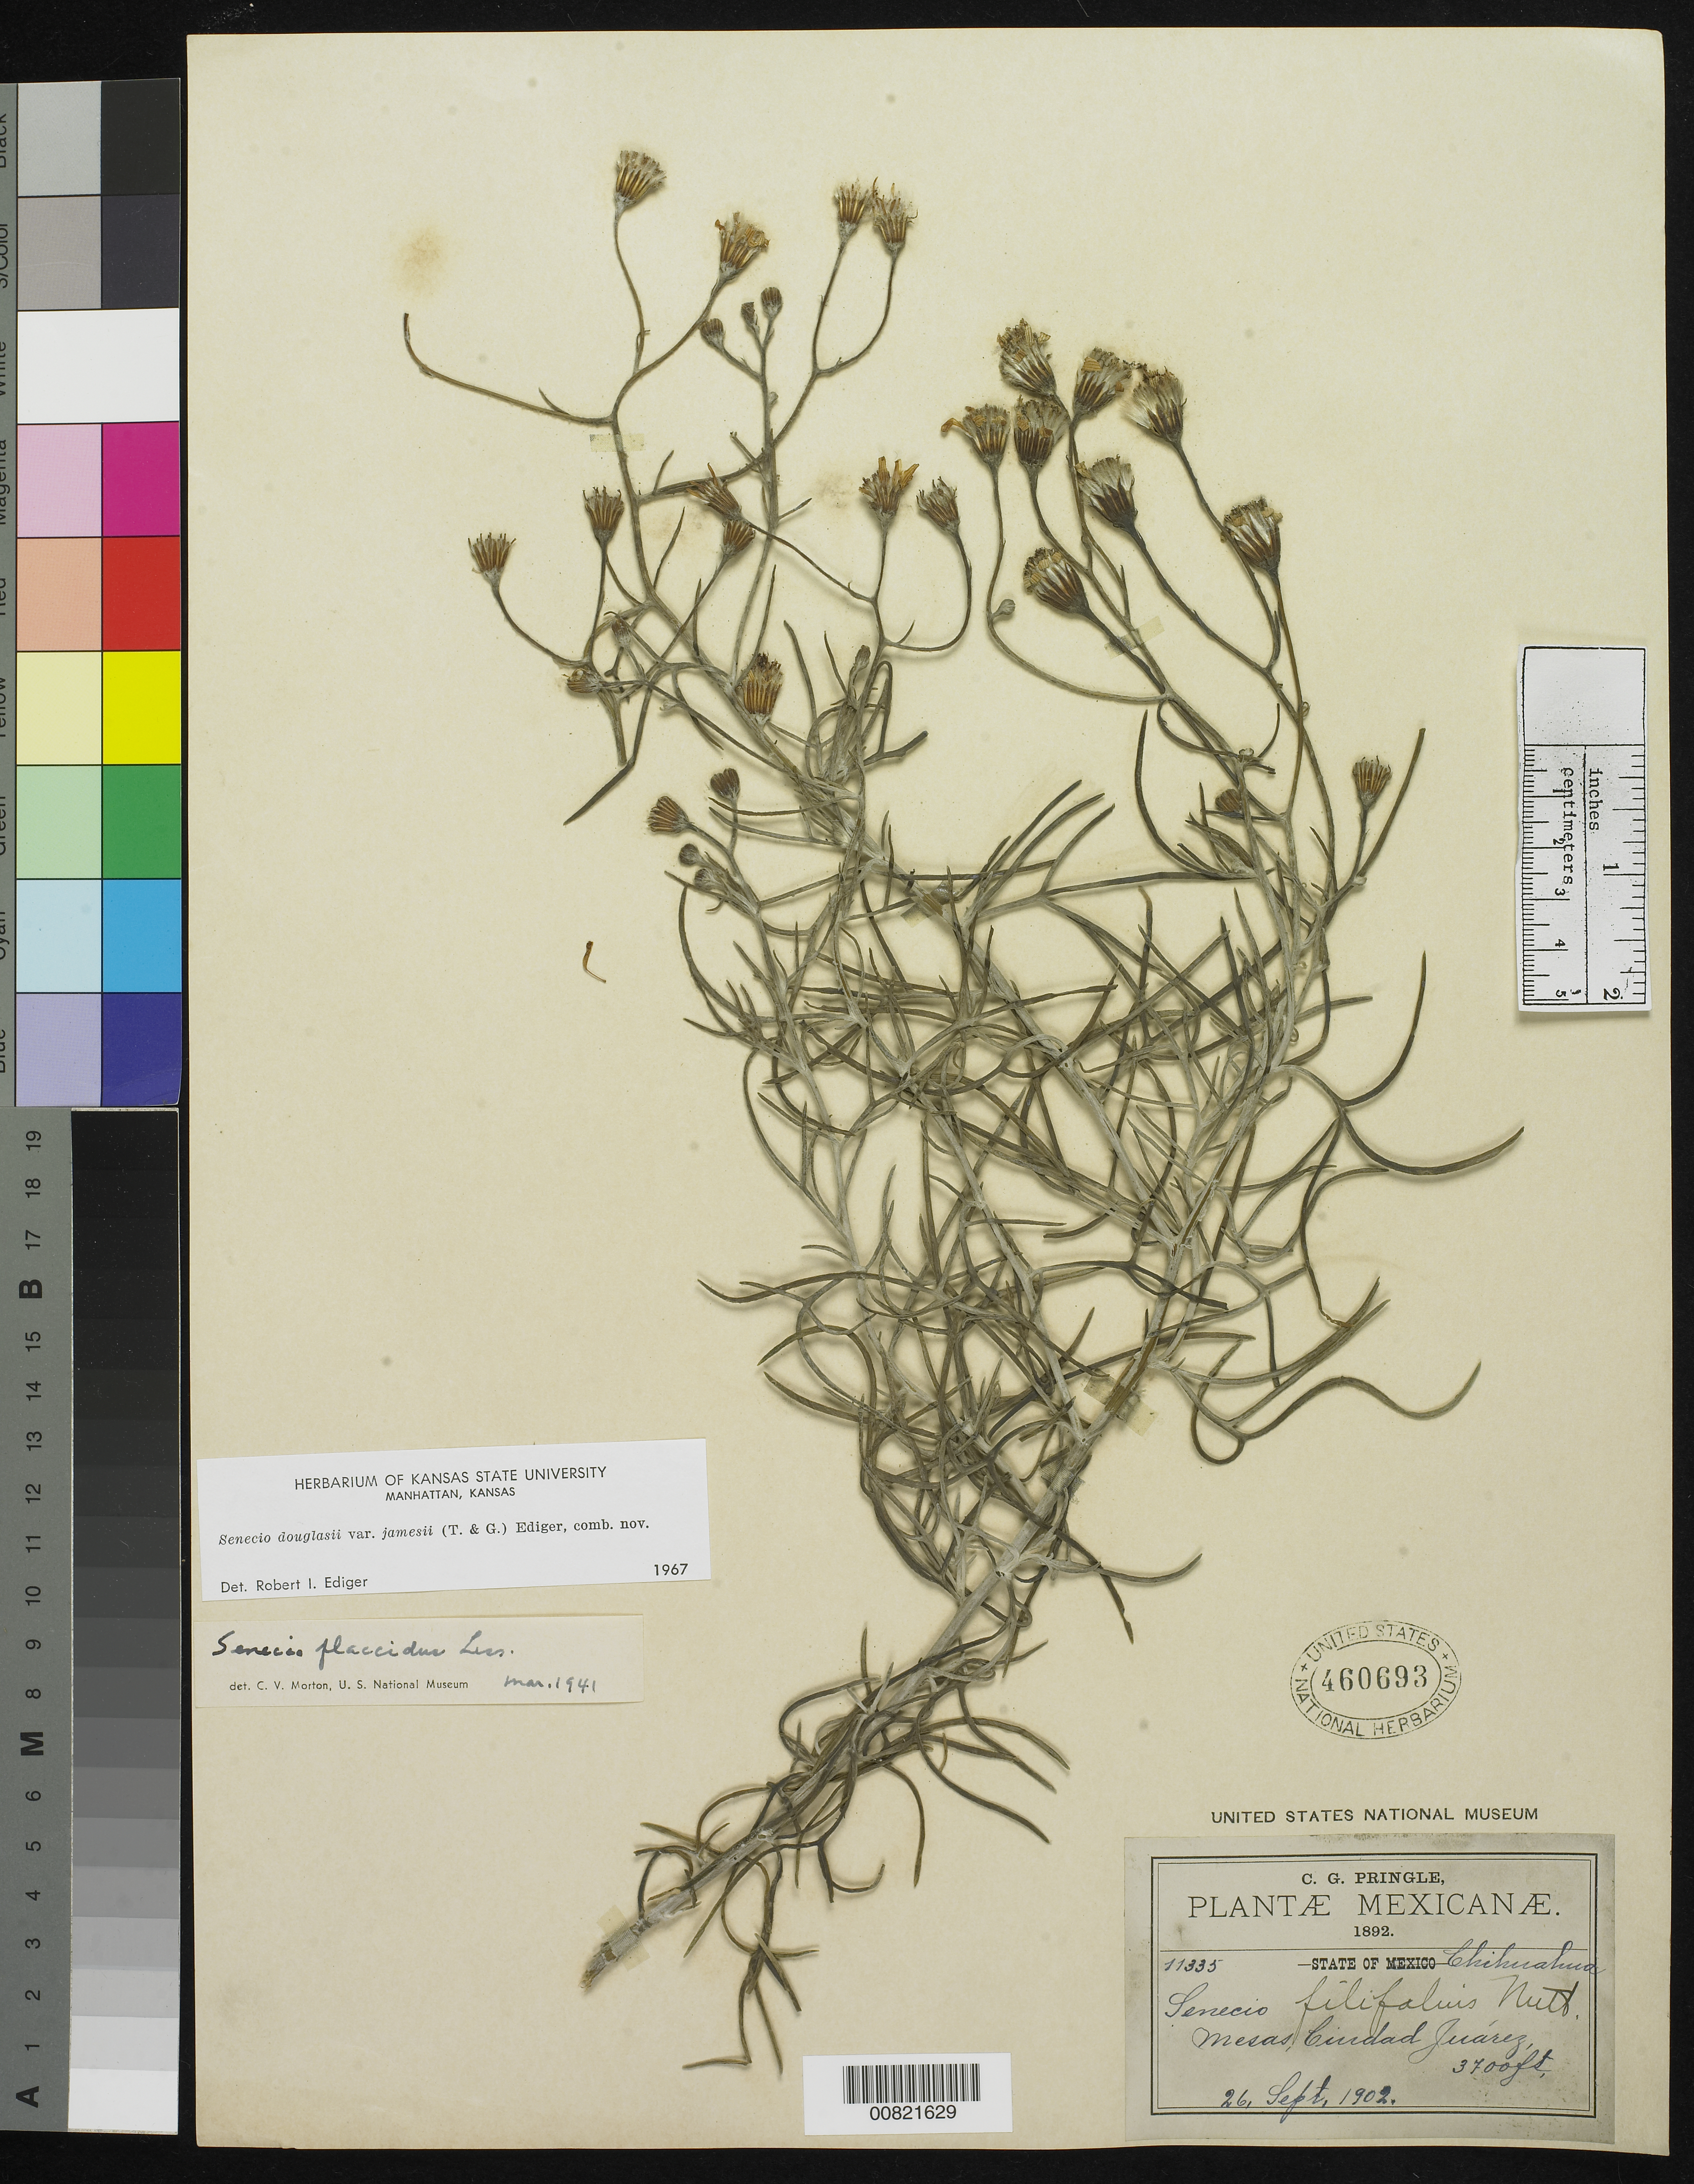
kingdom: Plantae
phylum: Tracheophyta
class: Magnoliopsida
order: Asterales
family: Asteraceae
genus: Senecio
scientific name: Senecio flaccidus var. flaccidus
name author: Less.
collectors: C. G. Pringle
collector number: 11335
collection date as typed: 26 Sep 1902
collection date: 1902-09-26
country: Mexico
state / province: Chihuahua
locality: Mesas, Ciudad Juárez, Chihuahua.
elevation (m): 1128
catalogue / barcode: US 460693